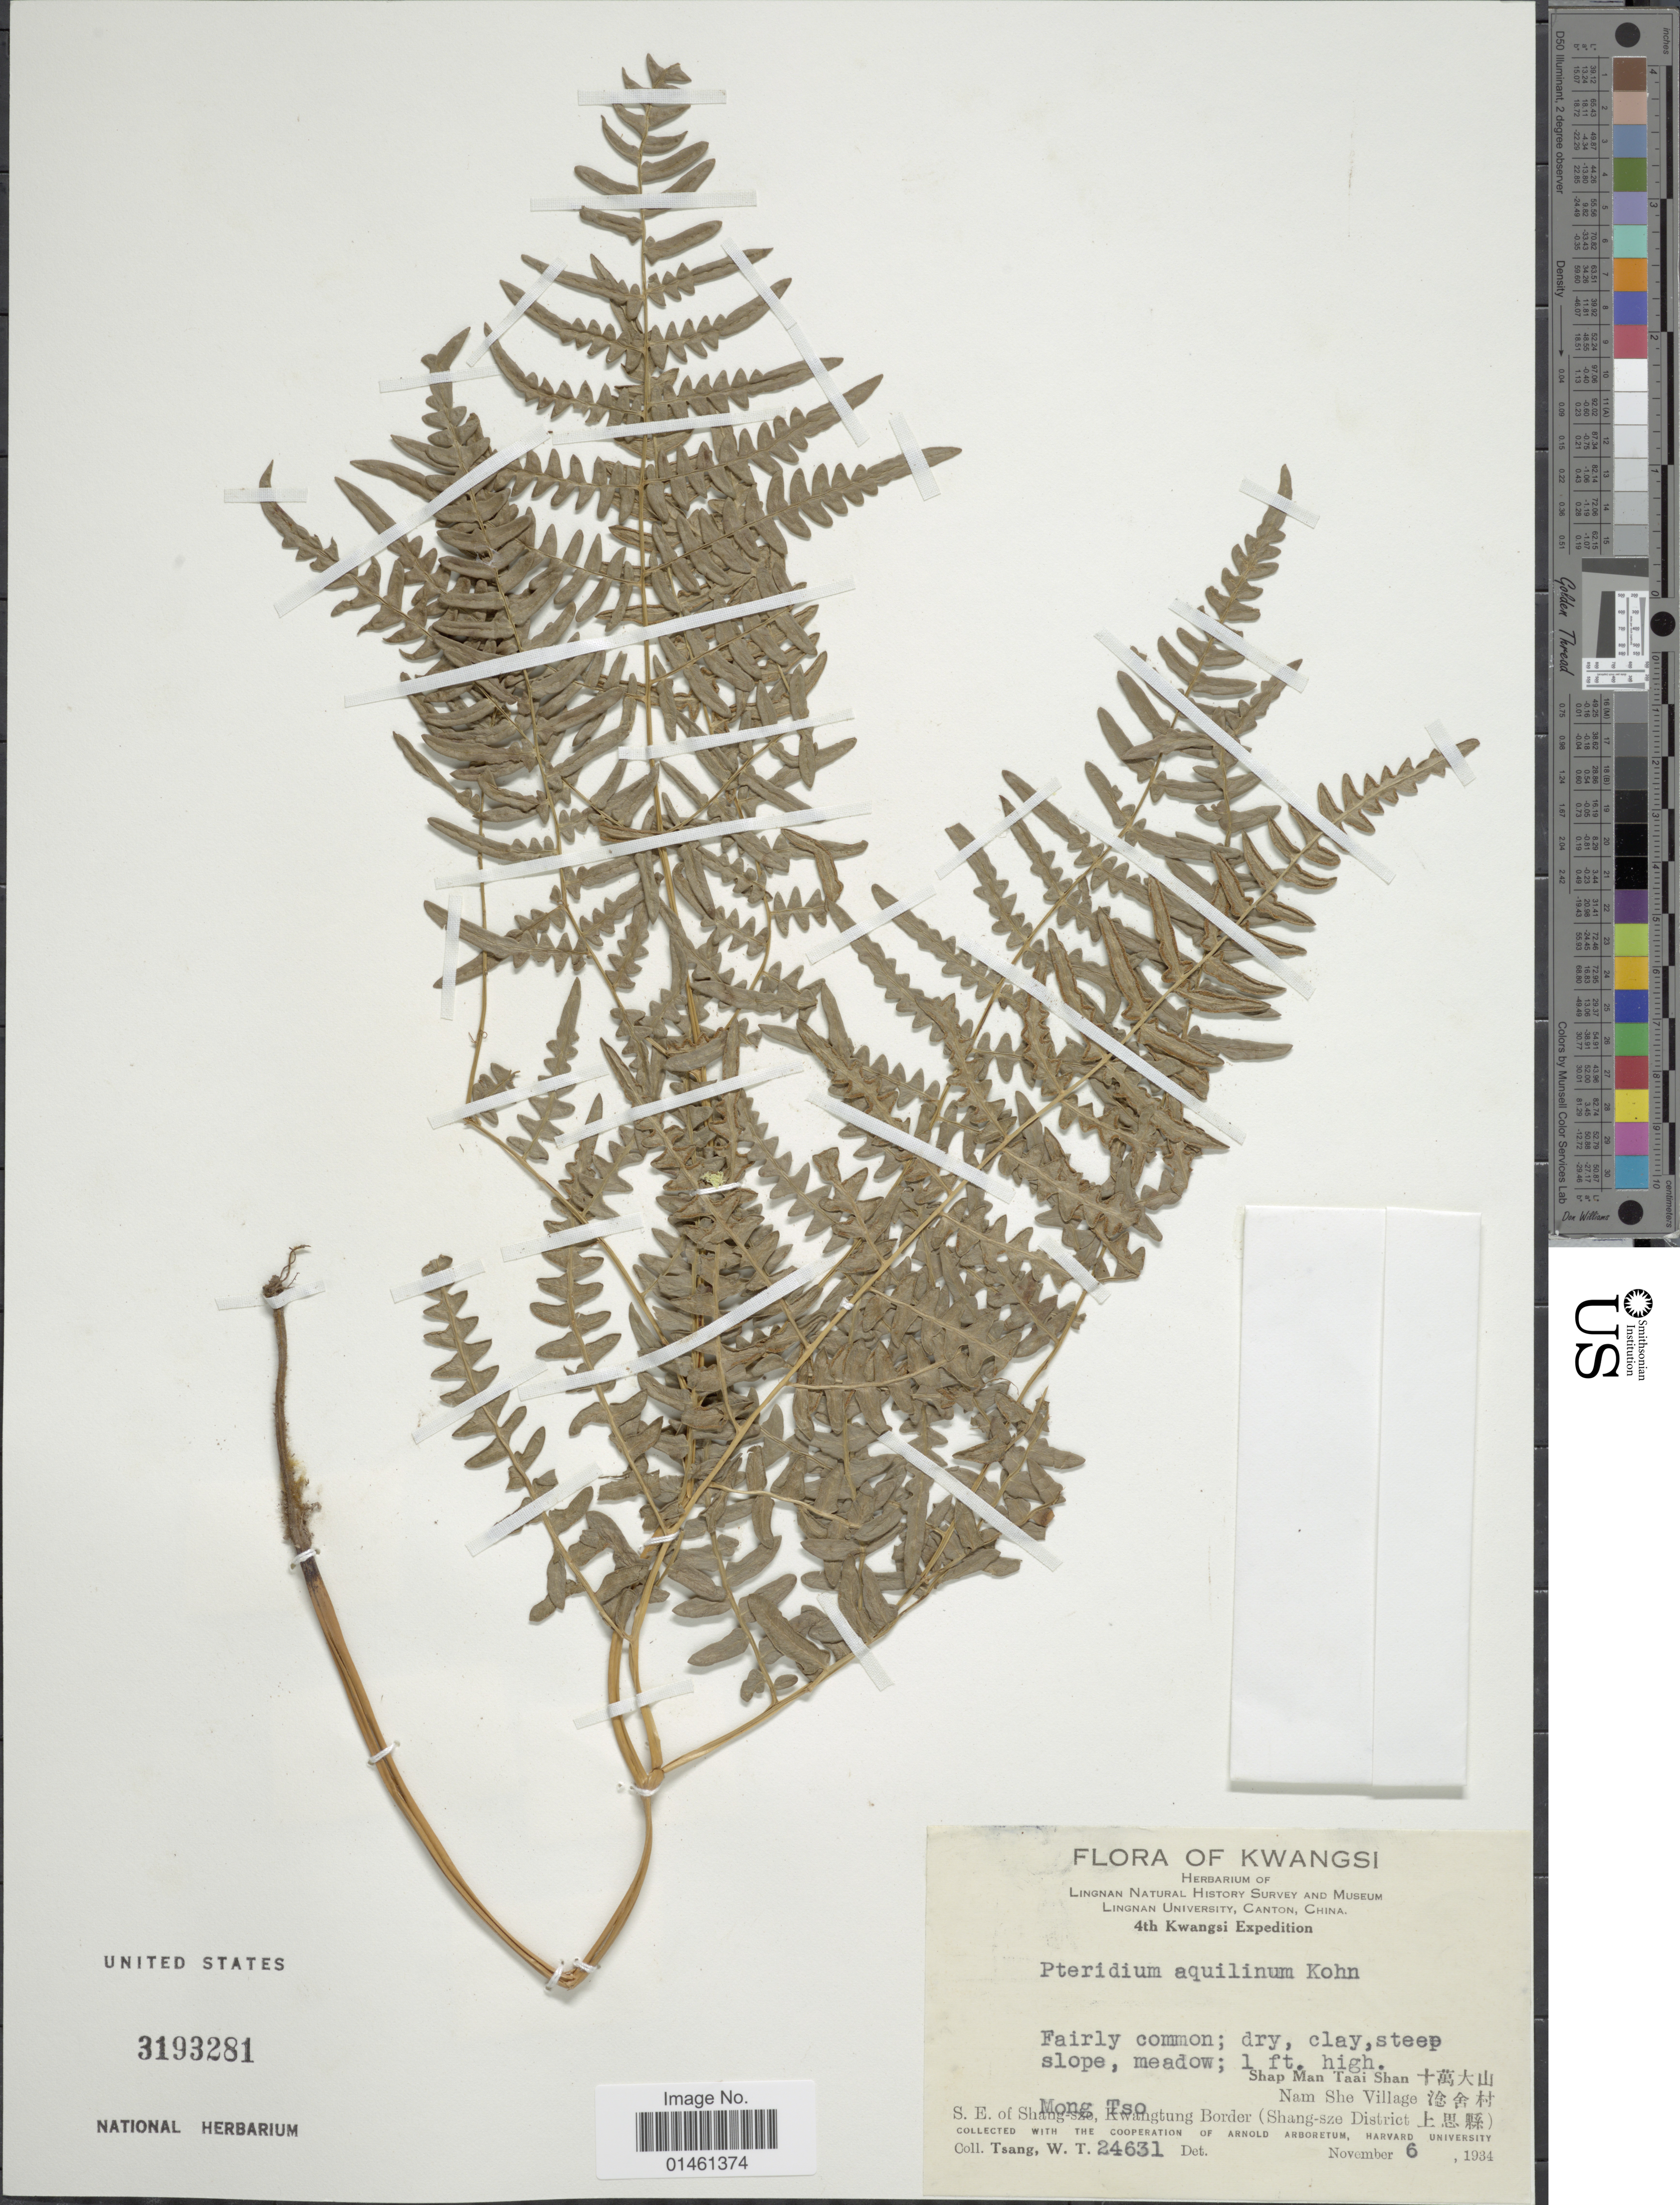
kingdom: Plantae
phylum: Tracheophyta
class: Polypodiopsida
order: Polypodiales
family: Dennstaedtiaceae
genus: Pteridium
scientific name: Pteridium aquilinum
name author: (L.) Kuhn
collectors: W. T. Tsang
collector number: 24631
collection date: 1934-11-06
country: China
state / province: Guangxi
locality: Kwangsi, Shap Man Taai Shan, Nam She Village, S.E. of Shang-sze, Kwangtun Border(Shang-sze District), Mong Tso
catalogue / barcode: US 3193281